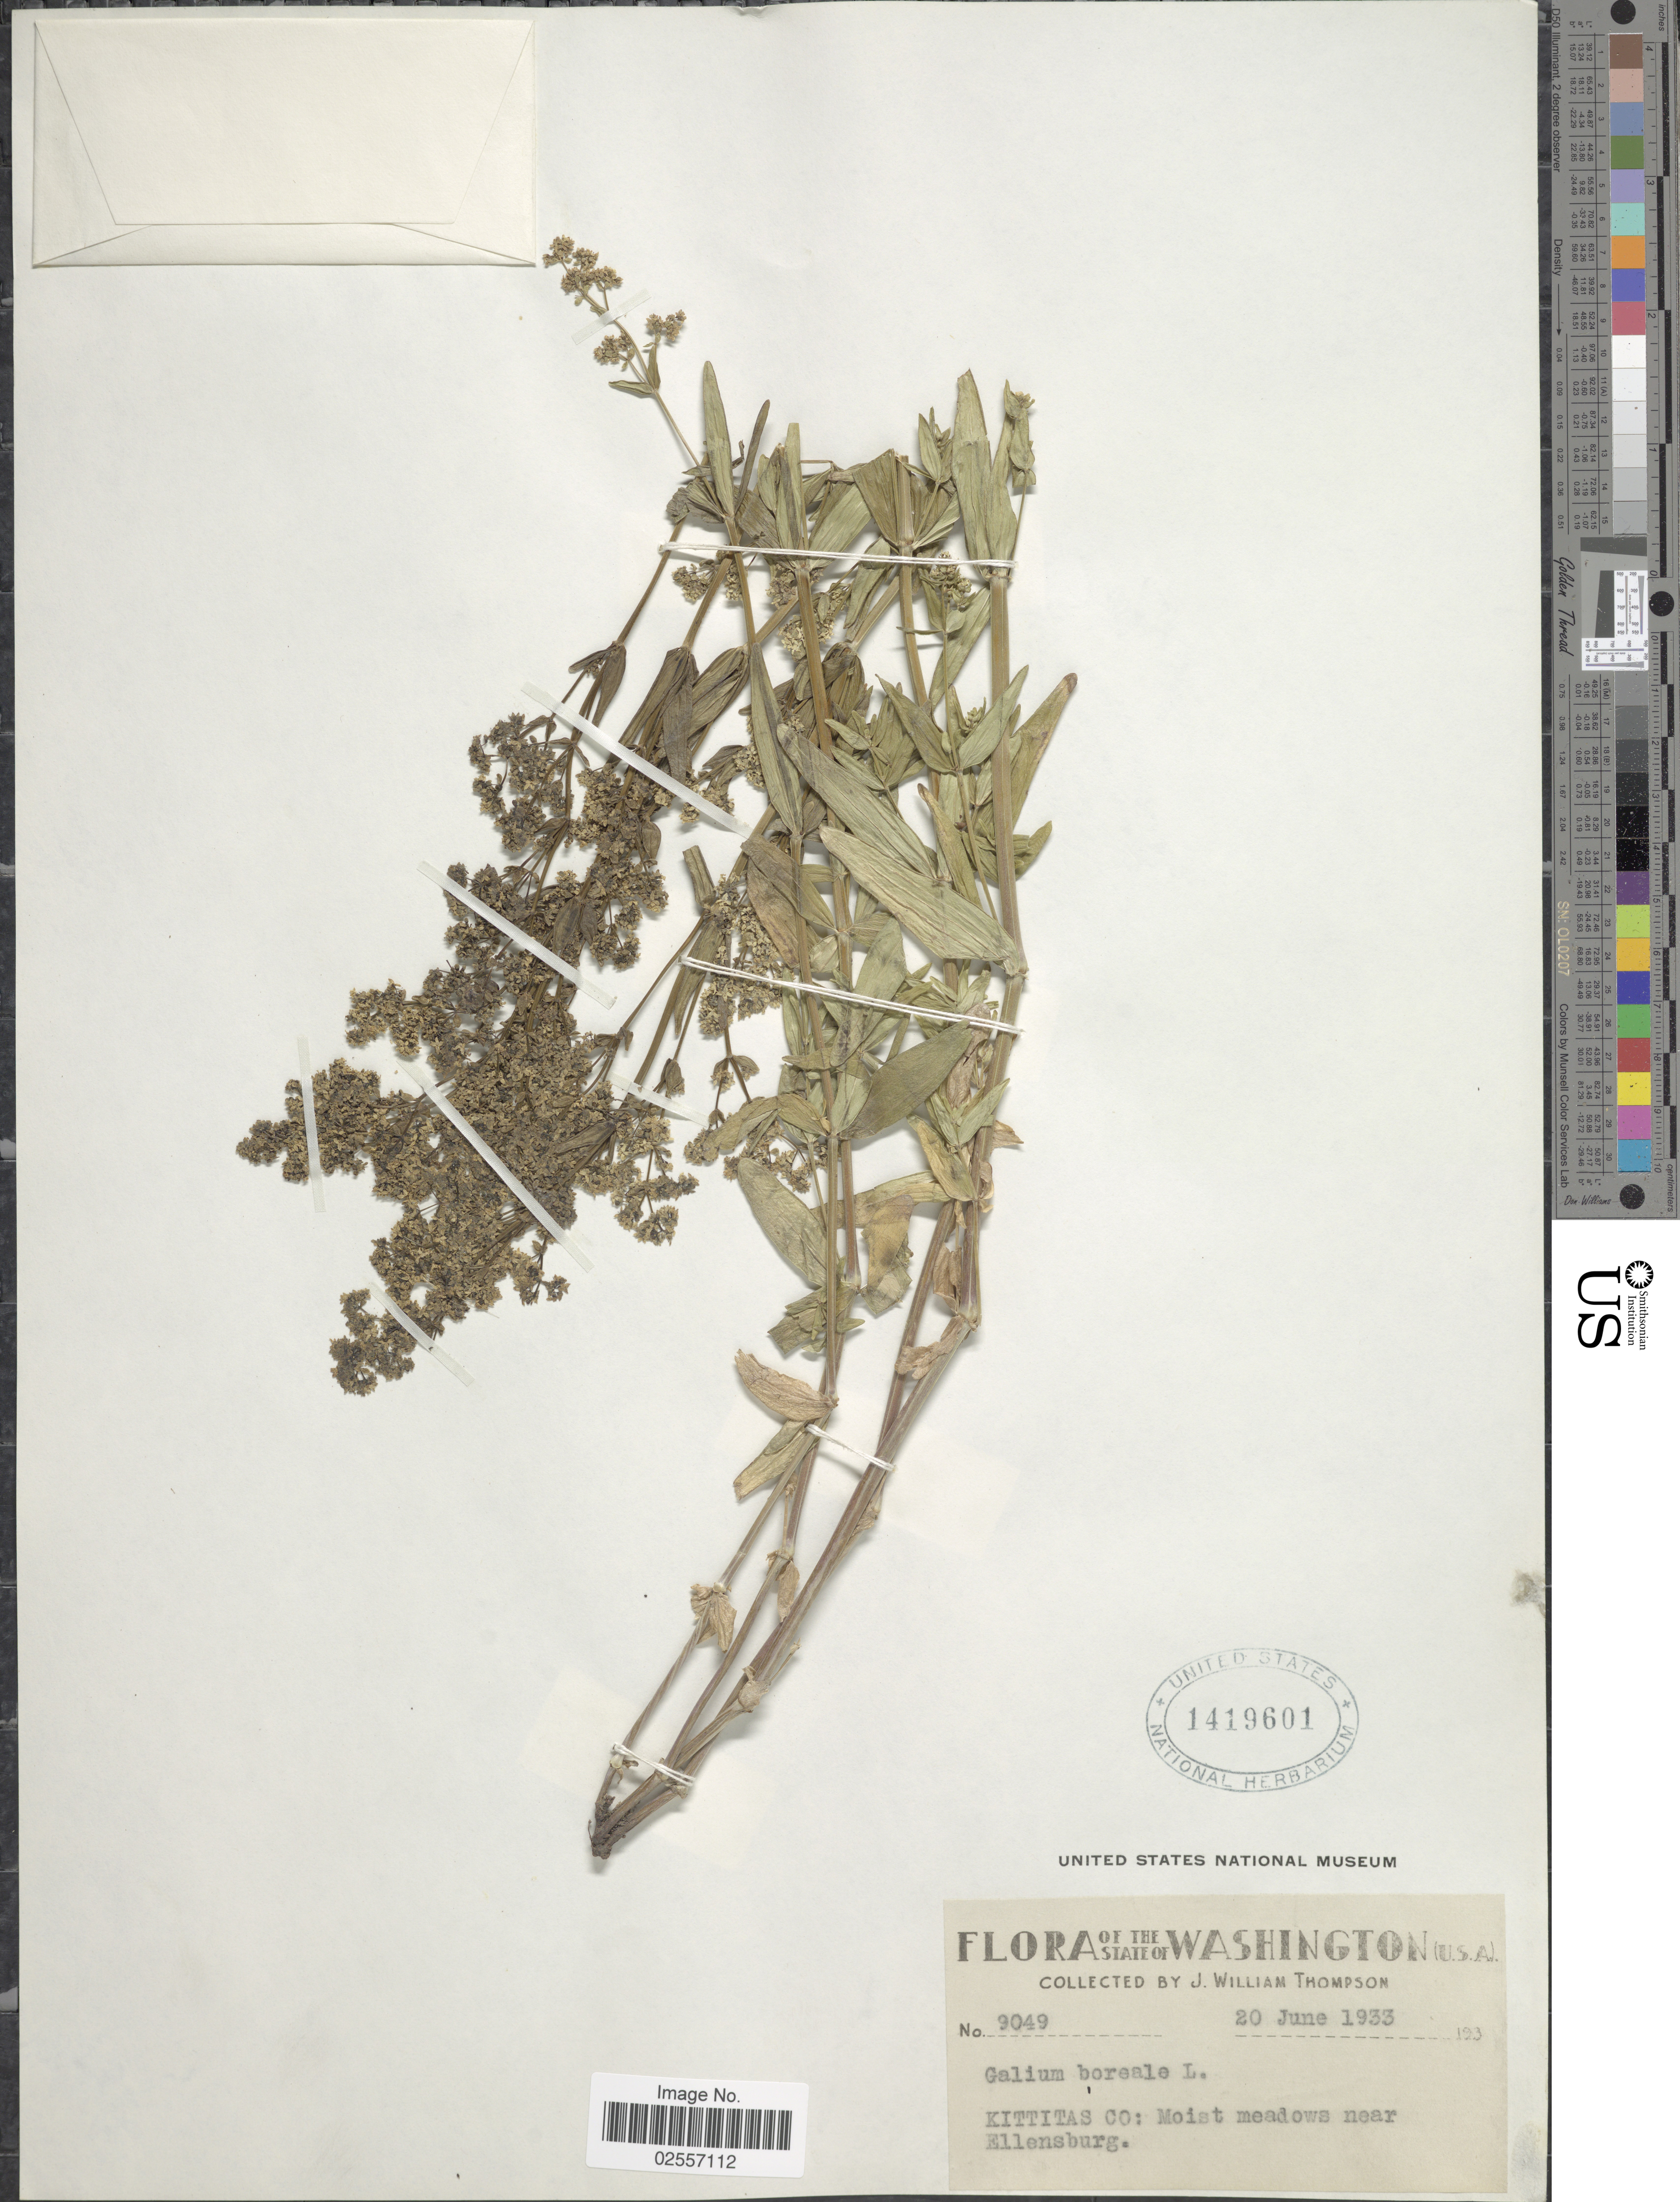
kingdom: Plantae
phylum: Tracheophyta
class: Magnoliopsida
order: Gentianales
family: Rubiaceae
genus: Galium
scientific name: Galium boreale L.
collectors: J. W. Thompson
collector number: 9049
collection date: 1933-06-20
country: United States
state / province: Washington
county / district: Kittitas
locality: Kittitas Co: near Ellensburg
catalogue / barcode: US 1419601